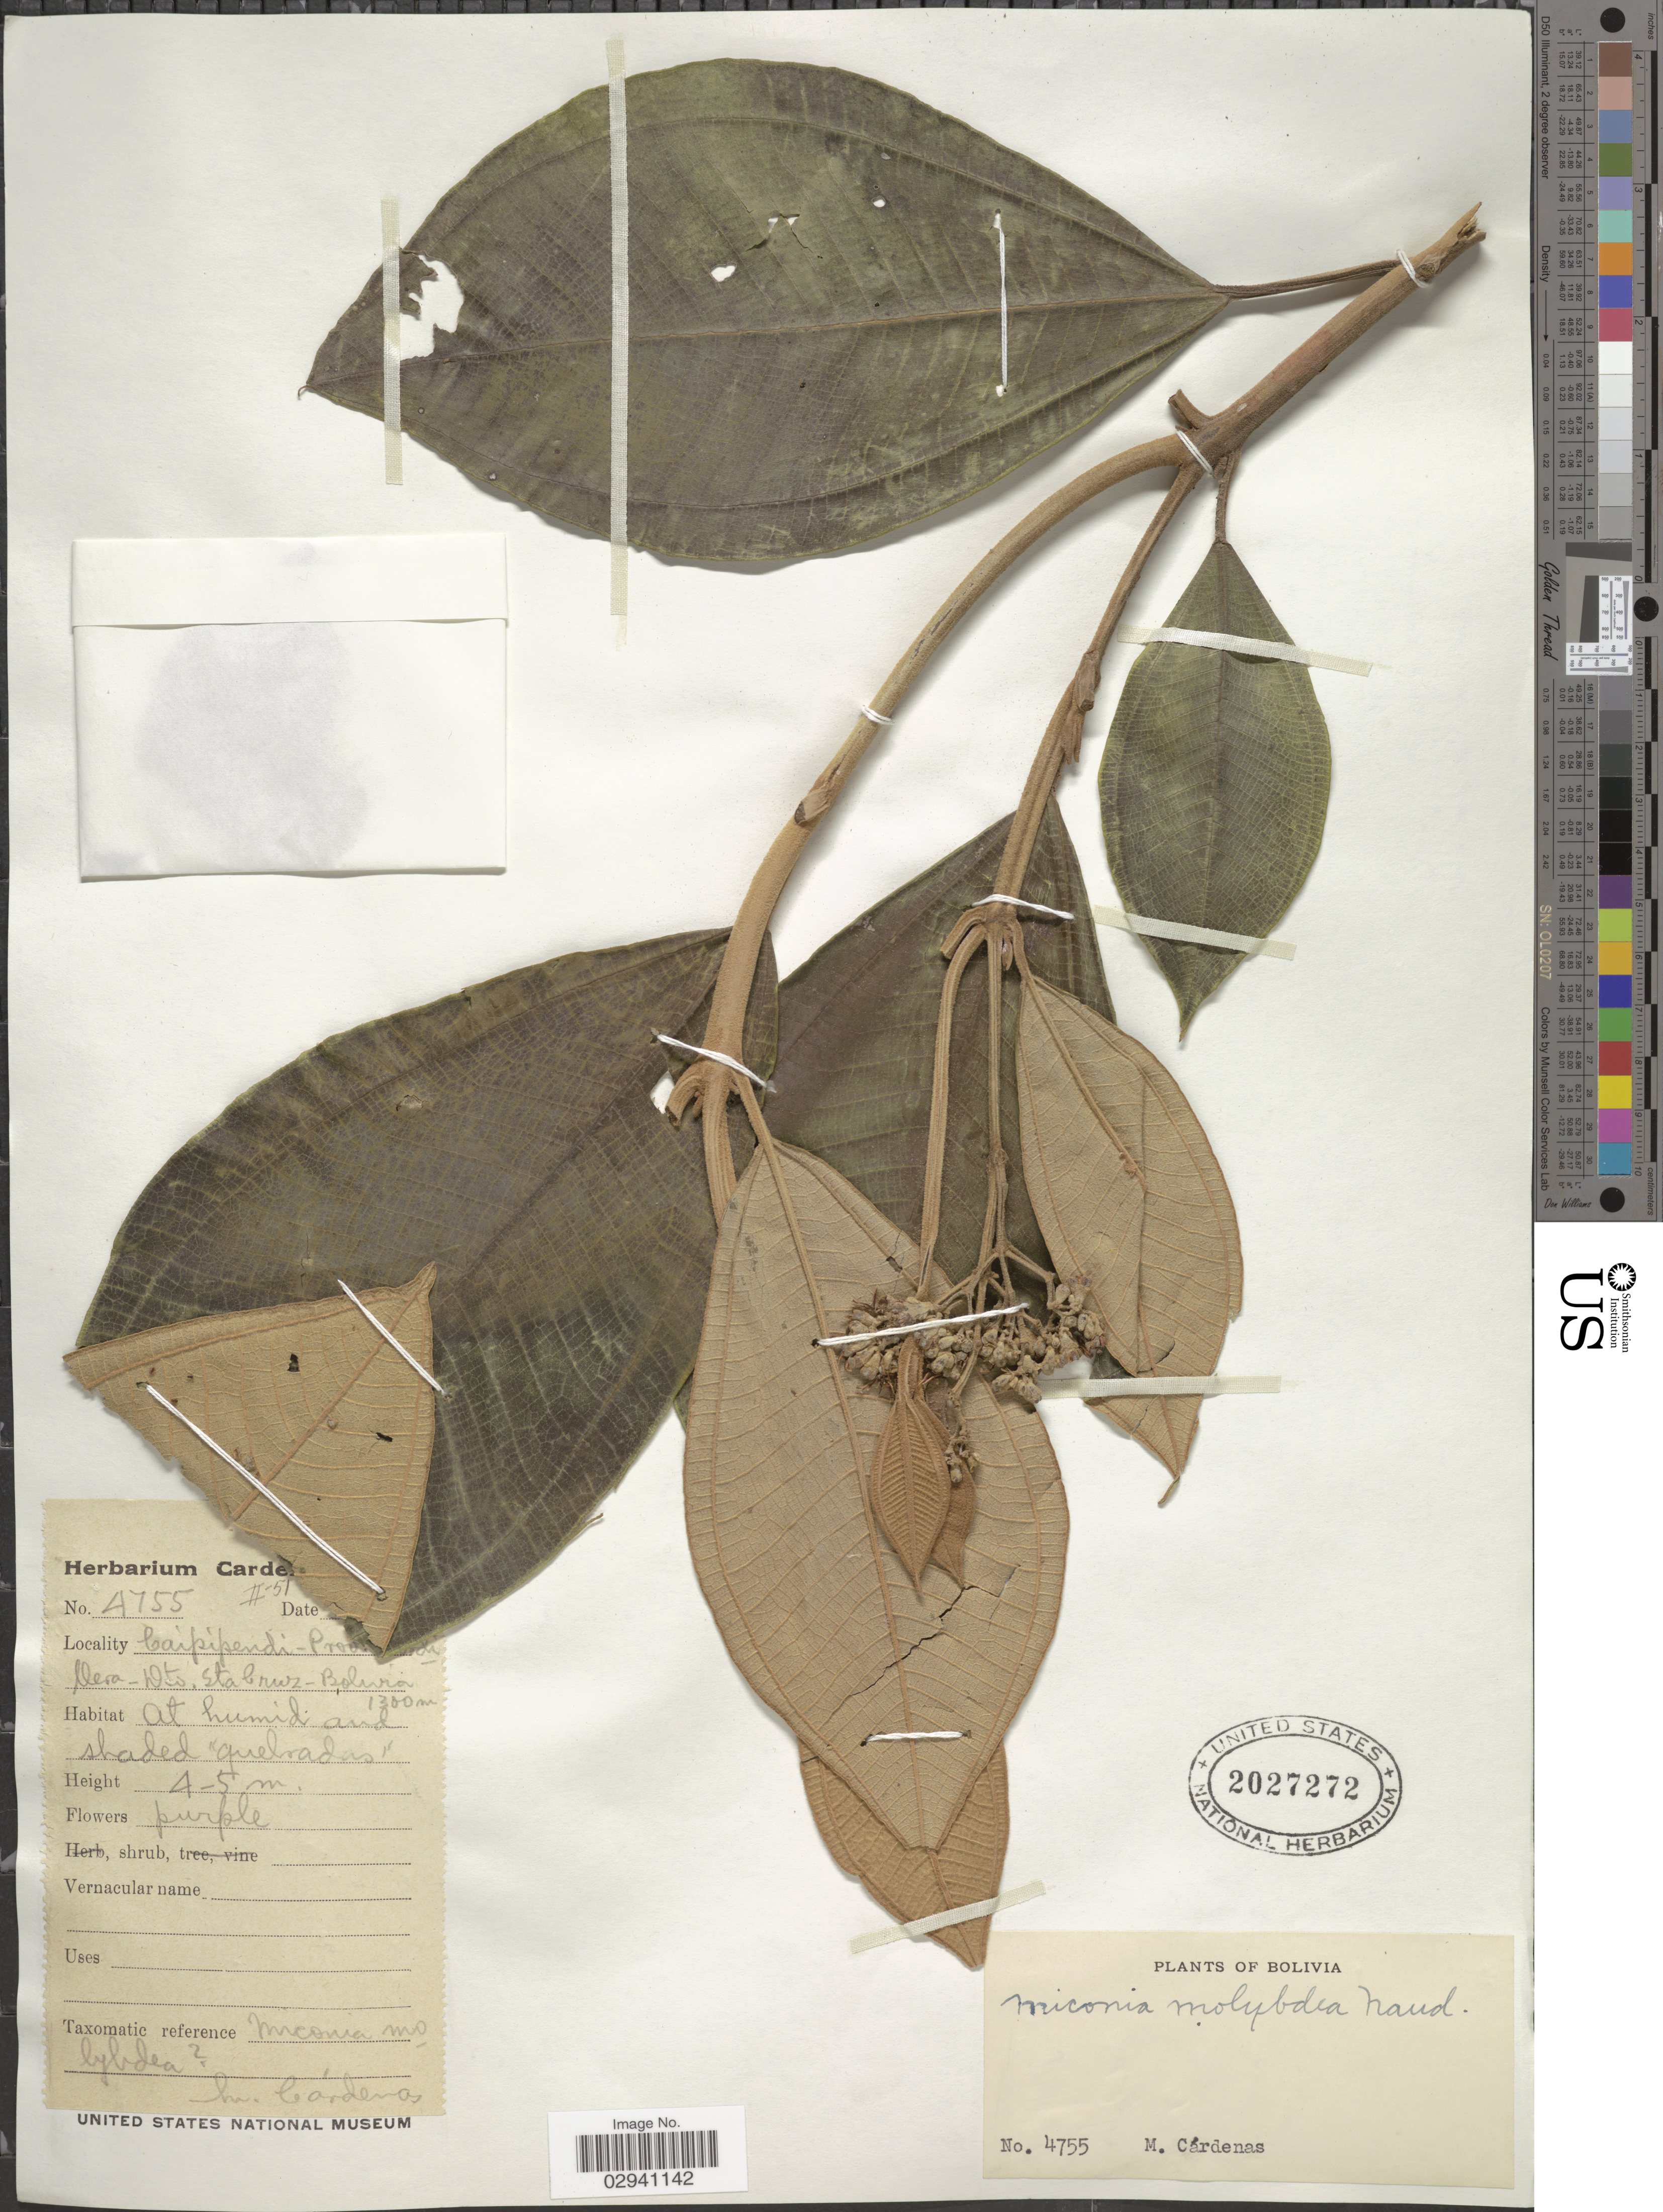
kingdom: Plantae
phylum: Tracheophyta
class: Magnoliopsida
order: Myrtales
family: Melastomataceae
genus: Miconia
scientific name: Miconia molybdea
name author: Naudin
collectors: M. Cárdenas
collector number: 4755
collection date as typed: Transcribed d/m/y: /2/51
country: Bolivia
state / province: Santa Cruz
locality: Caipipendi - Prov. Cordillera- Dto. Sta Cruz.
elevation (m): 1300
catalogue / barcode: US 2027272